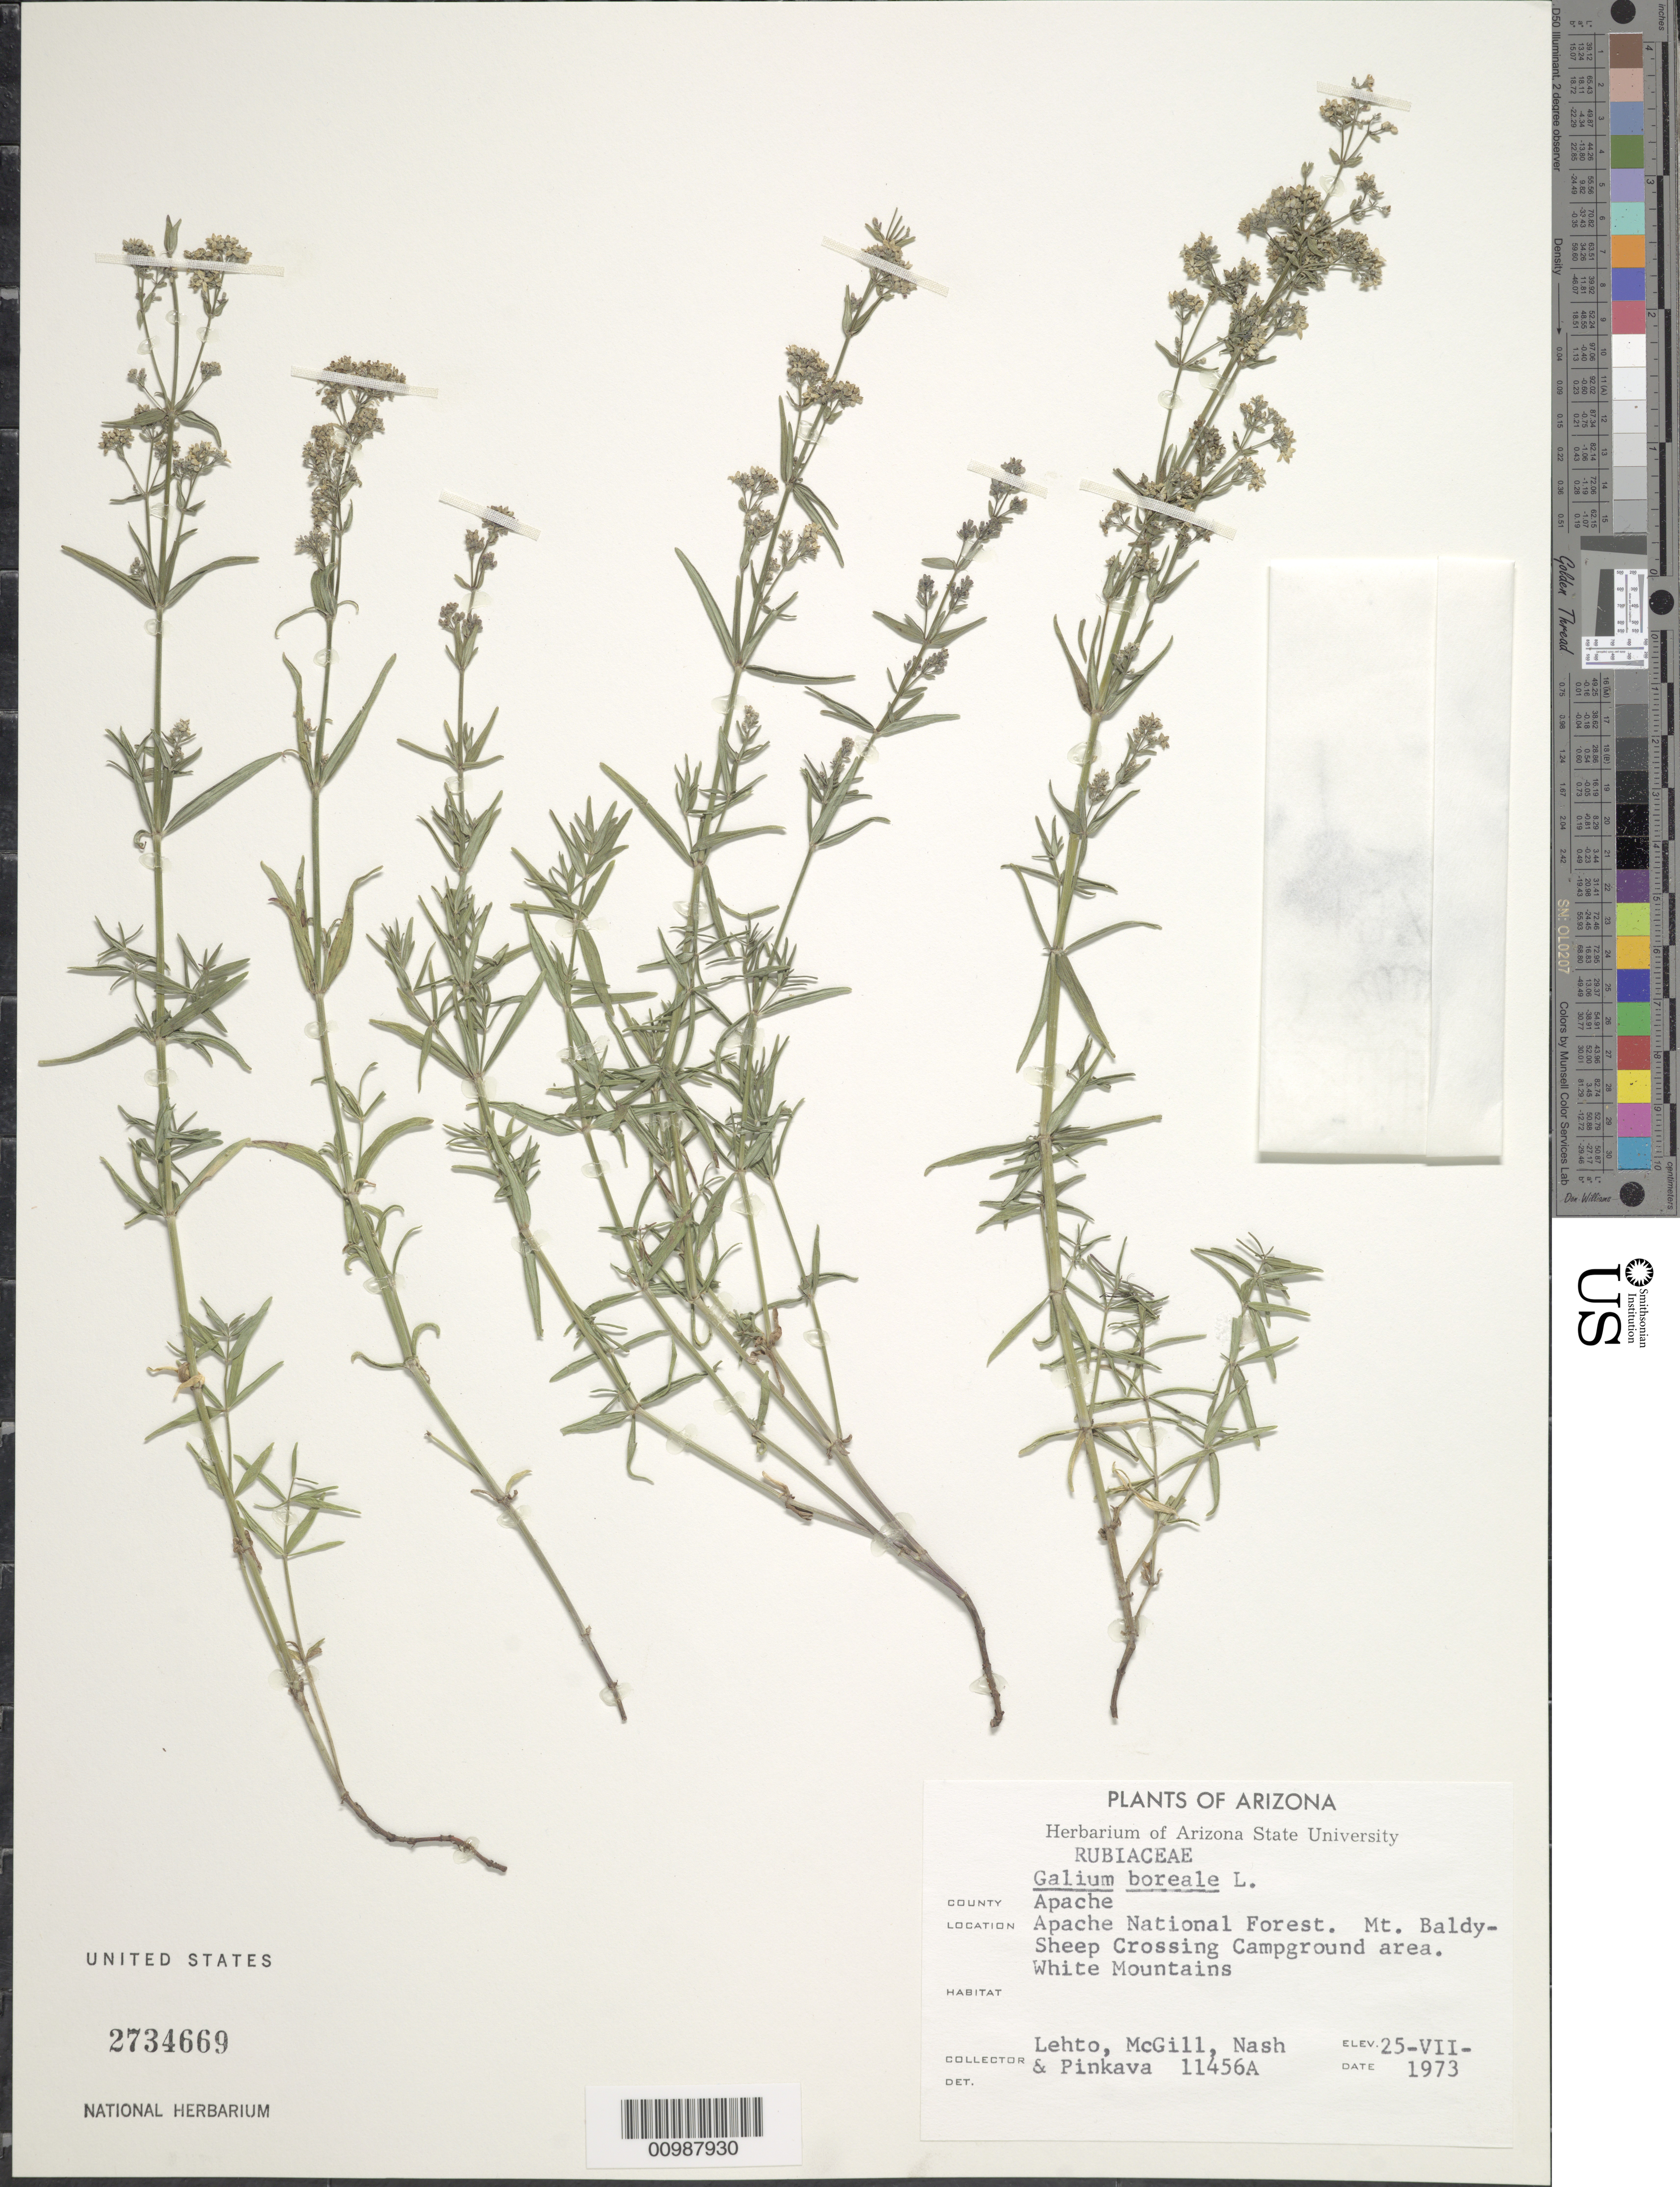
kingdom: Plantae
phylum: Tracheophyta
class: Magnoliopsida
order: Gentianales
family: Rubiaceae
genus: Galium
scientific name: Galium boreale L.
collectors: E. Lehto, L. McGill, G. V. Nash & D. Pinkava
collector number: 11456A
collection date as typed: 25 Jul 1973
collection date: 1973-07-25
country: United States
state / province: Arizona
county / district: Navajo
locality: Apache National Forest. Mt. Baldy-Sheep Crossing Campground area. White Mountains.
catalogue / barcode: US 2734669